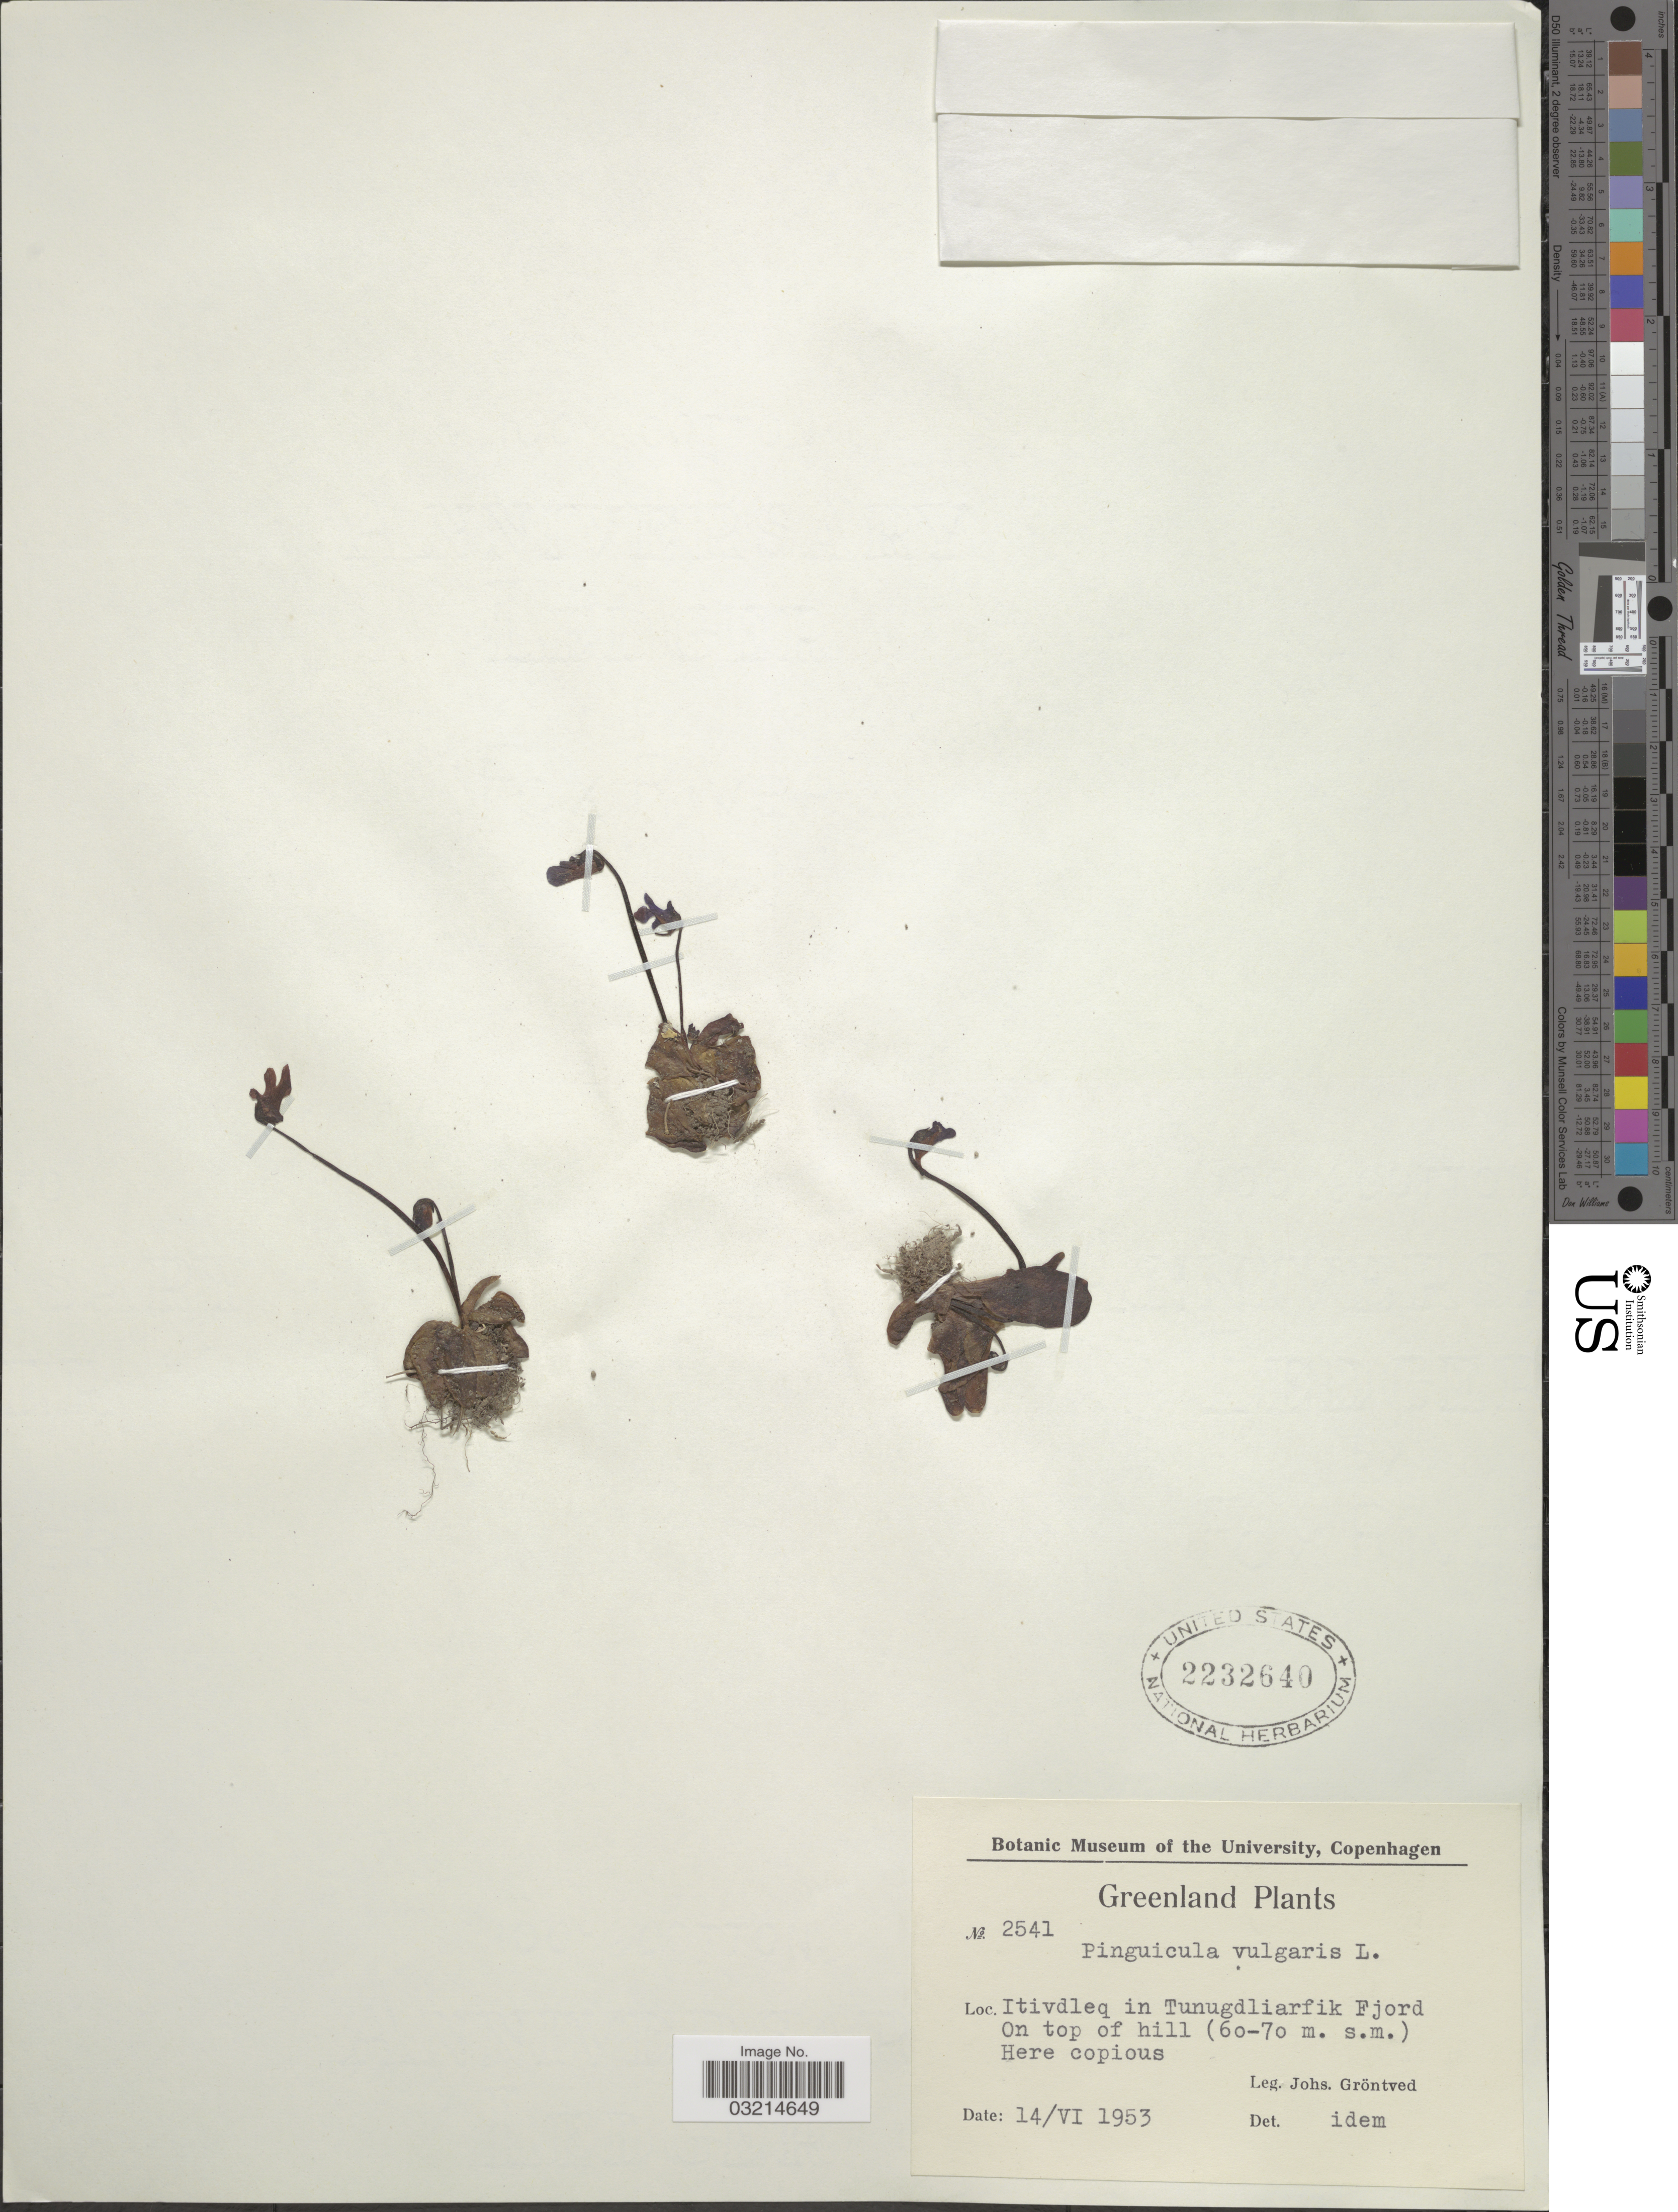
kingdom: Plantae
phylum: Tracheophyta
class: Magnoliopsida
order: Lamiales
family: Lentibulariaceae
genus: Pinguicula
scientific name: Pinguicula vulgaris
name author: L.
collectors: J. Gröntved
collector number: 2541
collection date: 1953-06-14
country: Greenland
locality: Itivdleq in Tunugdliarfik Fjord, On top of hill.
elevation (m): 60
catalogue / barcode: US 2232640